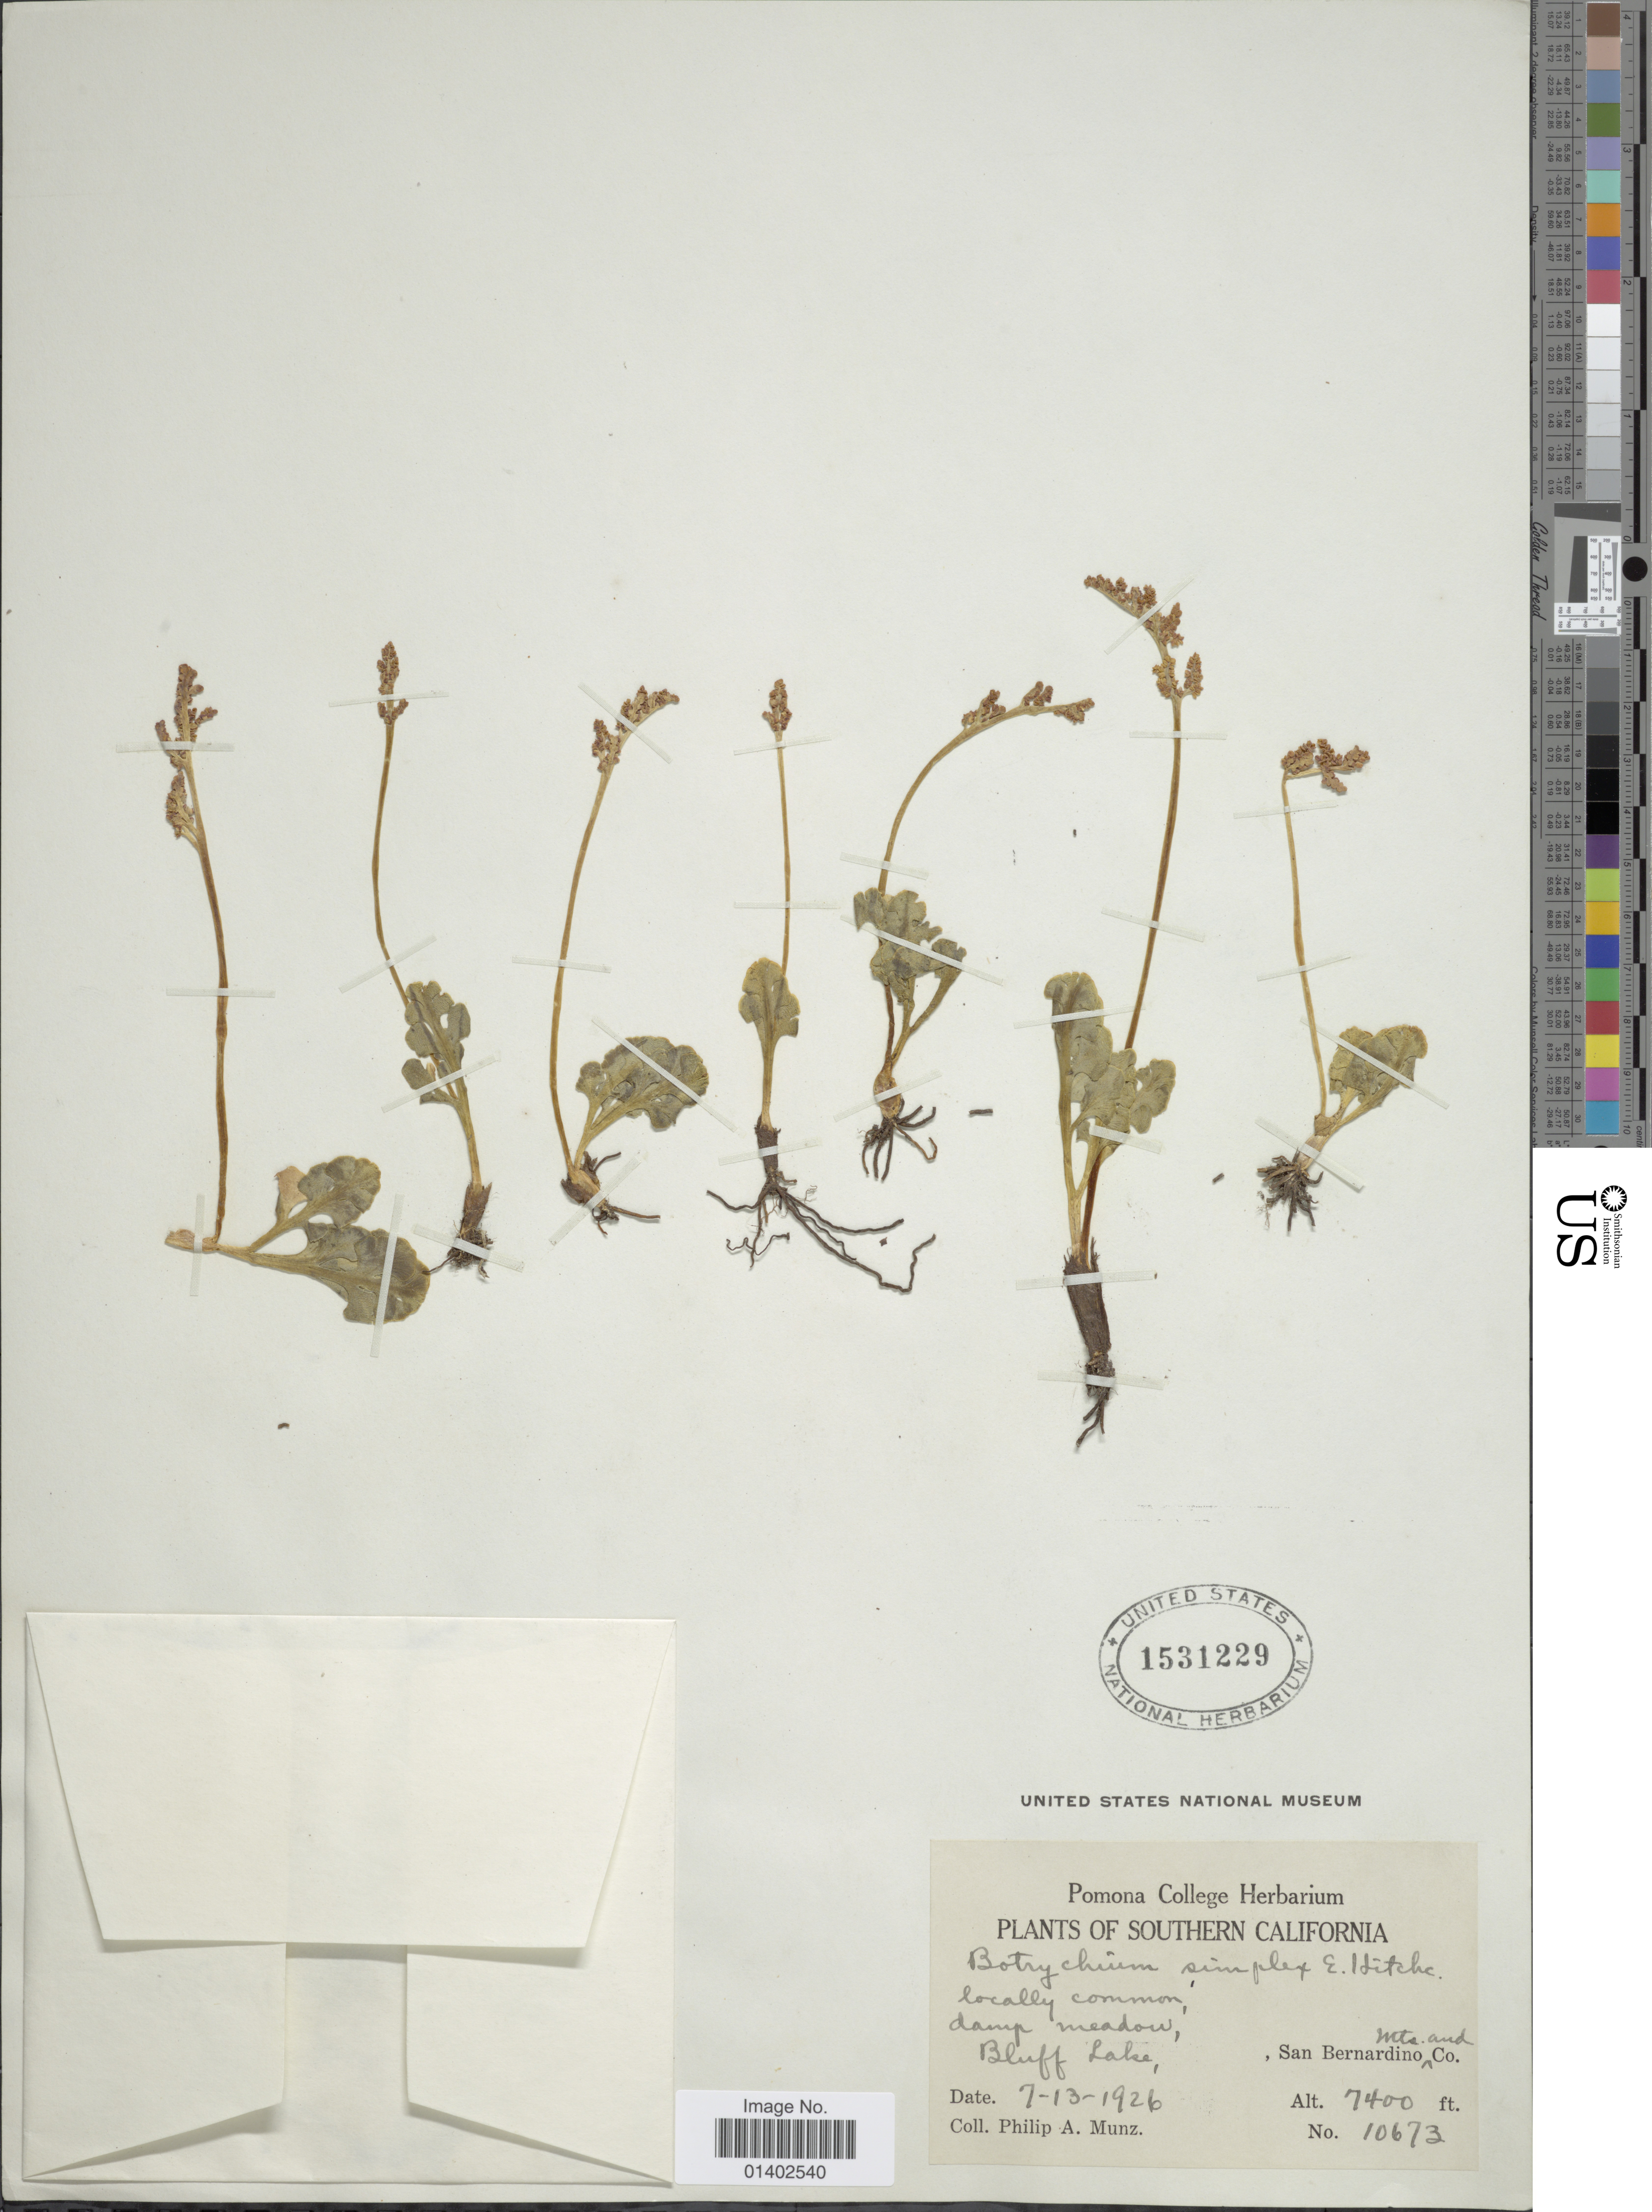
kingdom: Plantae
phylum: Tracheophyta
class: Polypodiopsida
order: Ophioglossales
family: Ophioglossaceae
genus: Botrychium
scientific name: Botrychium simplex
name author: E. Hitchc.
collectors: P. A. Munz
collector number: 10673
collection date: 1926-07-13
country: United States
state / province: California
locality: Southern California, Bluff Lake, San Bernandino mts and co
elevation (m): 2256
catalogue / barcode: US 1531229